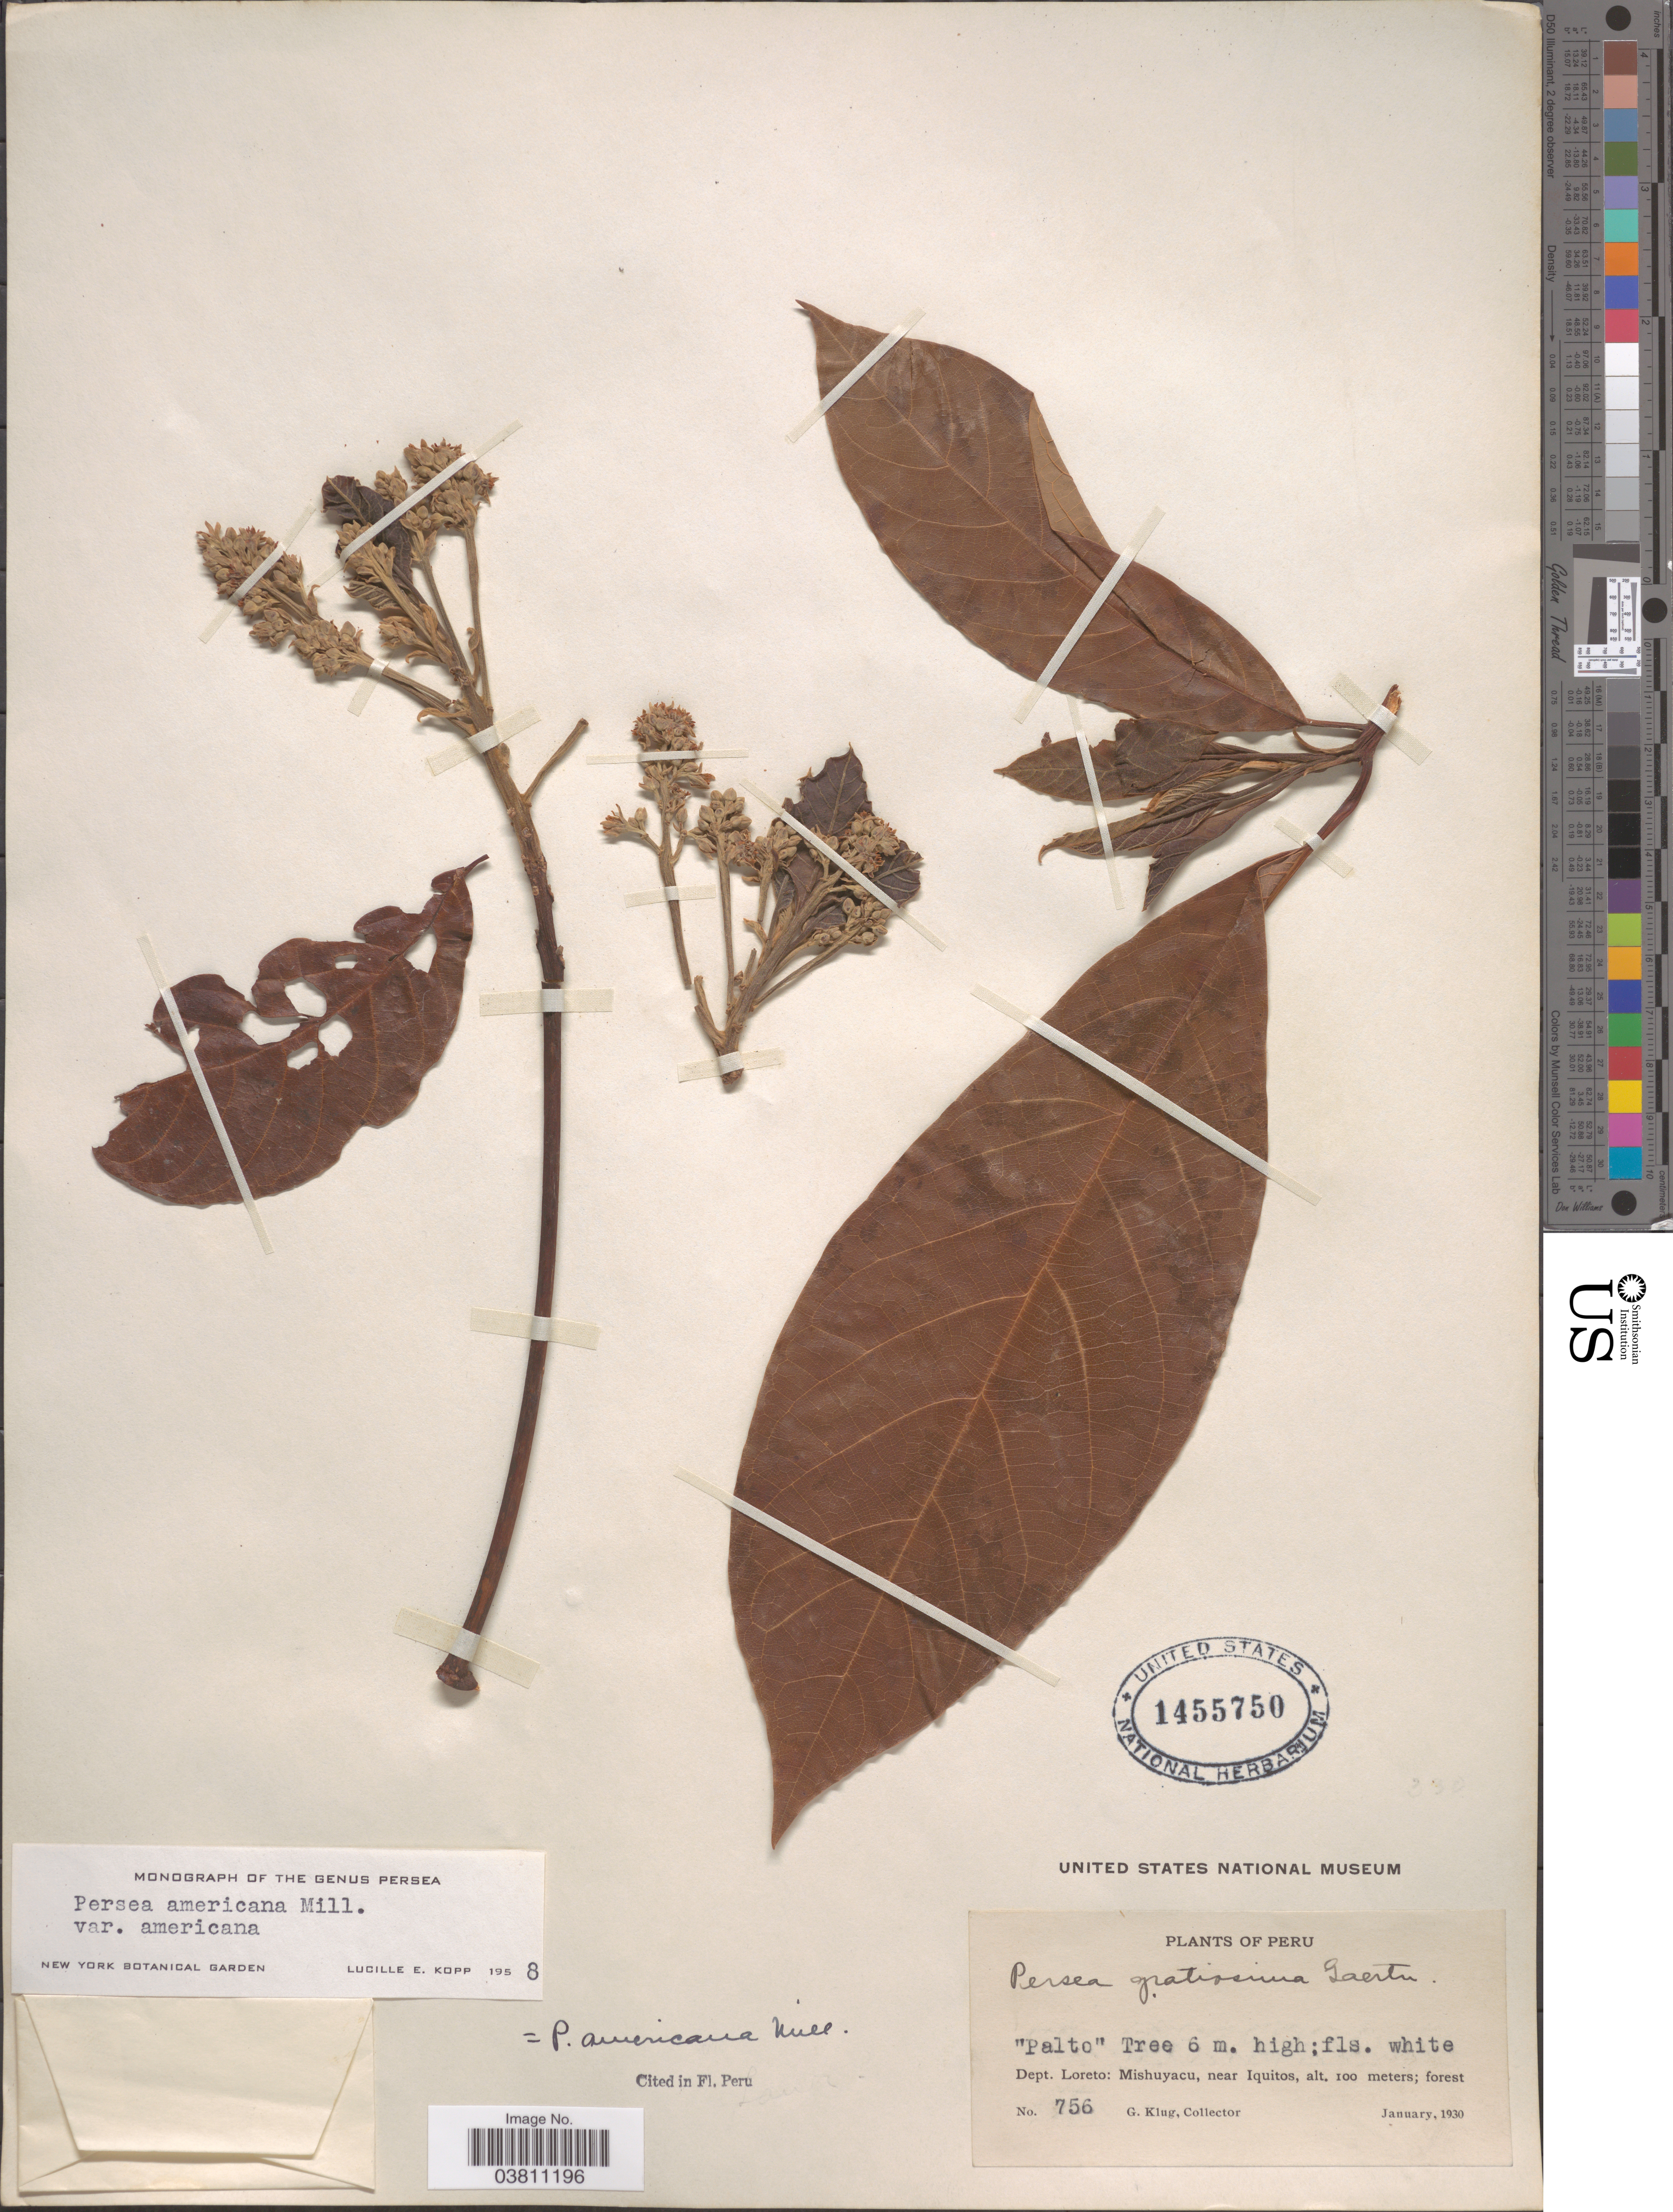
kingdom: Plantae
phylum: Tracheophyta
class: Magnoliopsida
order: Laurales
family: Lauraceae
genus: Persea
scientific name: Persea americana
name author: Mill.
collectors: G. Klug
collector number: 756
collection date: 1930-01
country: Peru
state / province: Loreto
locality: Dept. Loreto: Mishuyacu, near Iquitos.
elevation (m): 100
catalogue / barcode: US 1455750